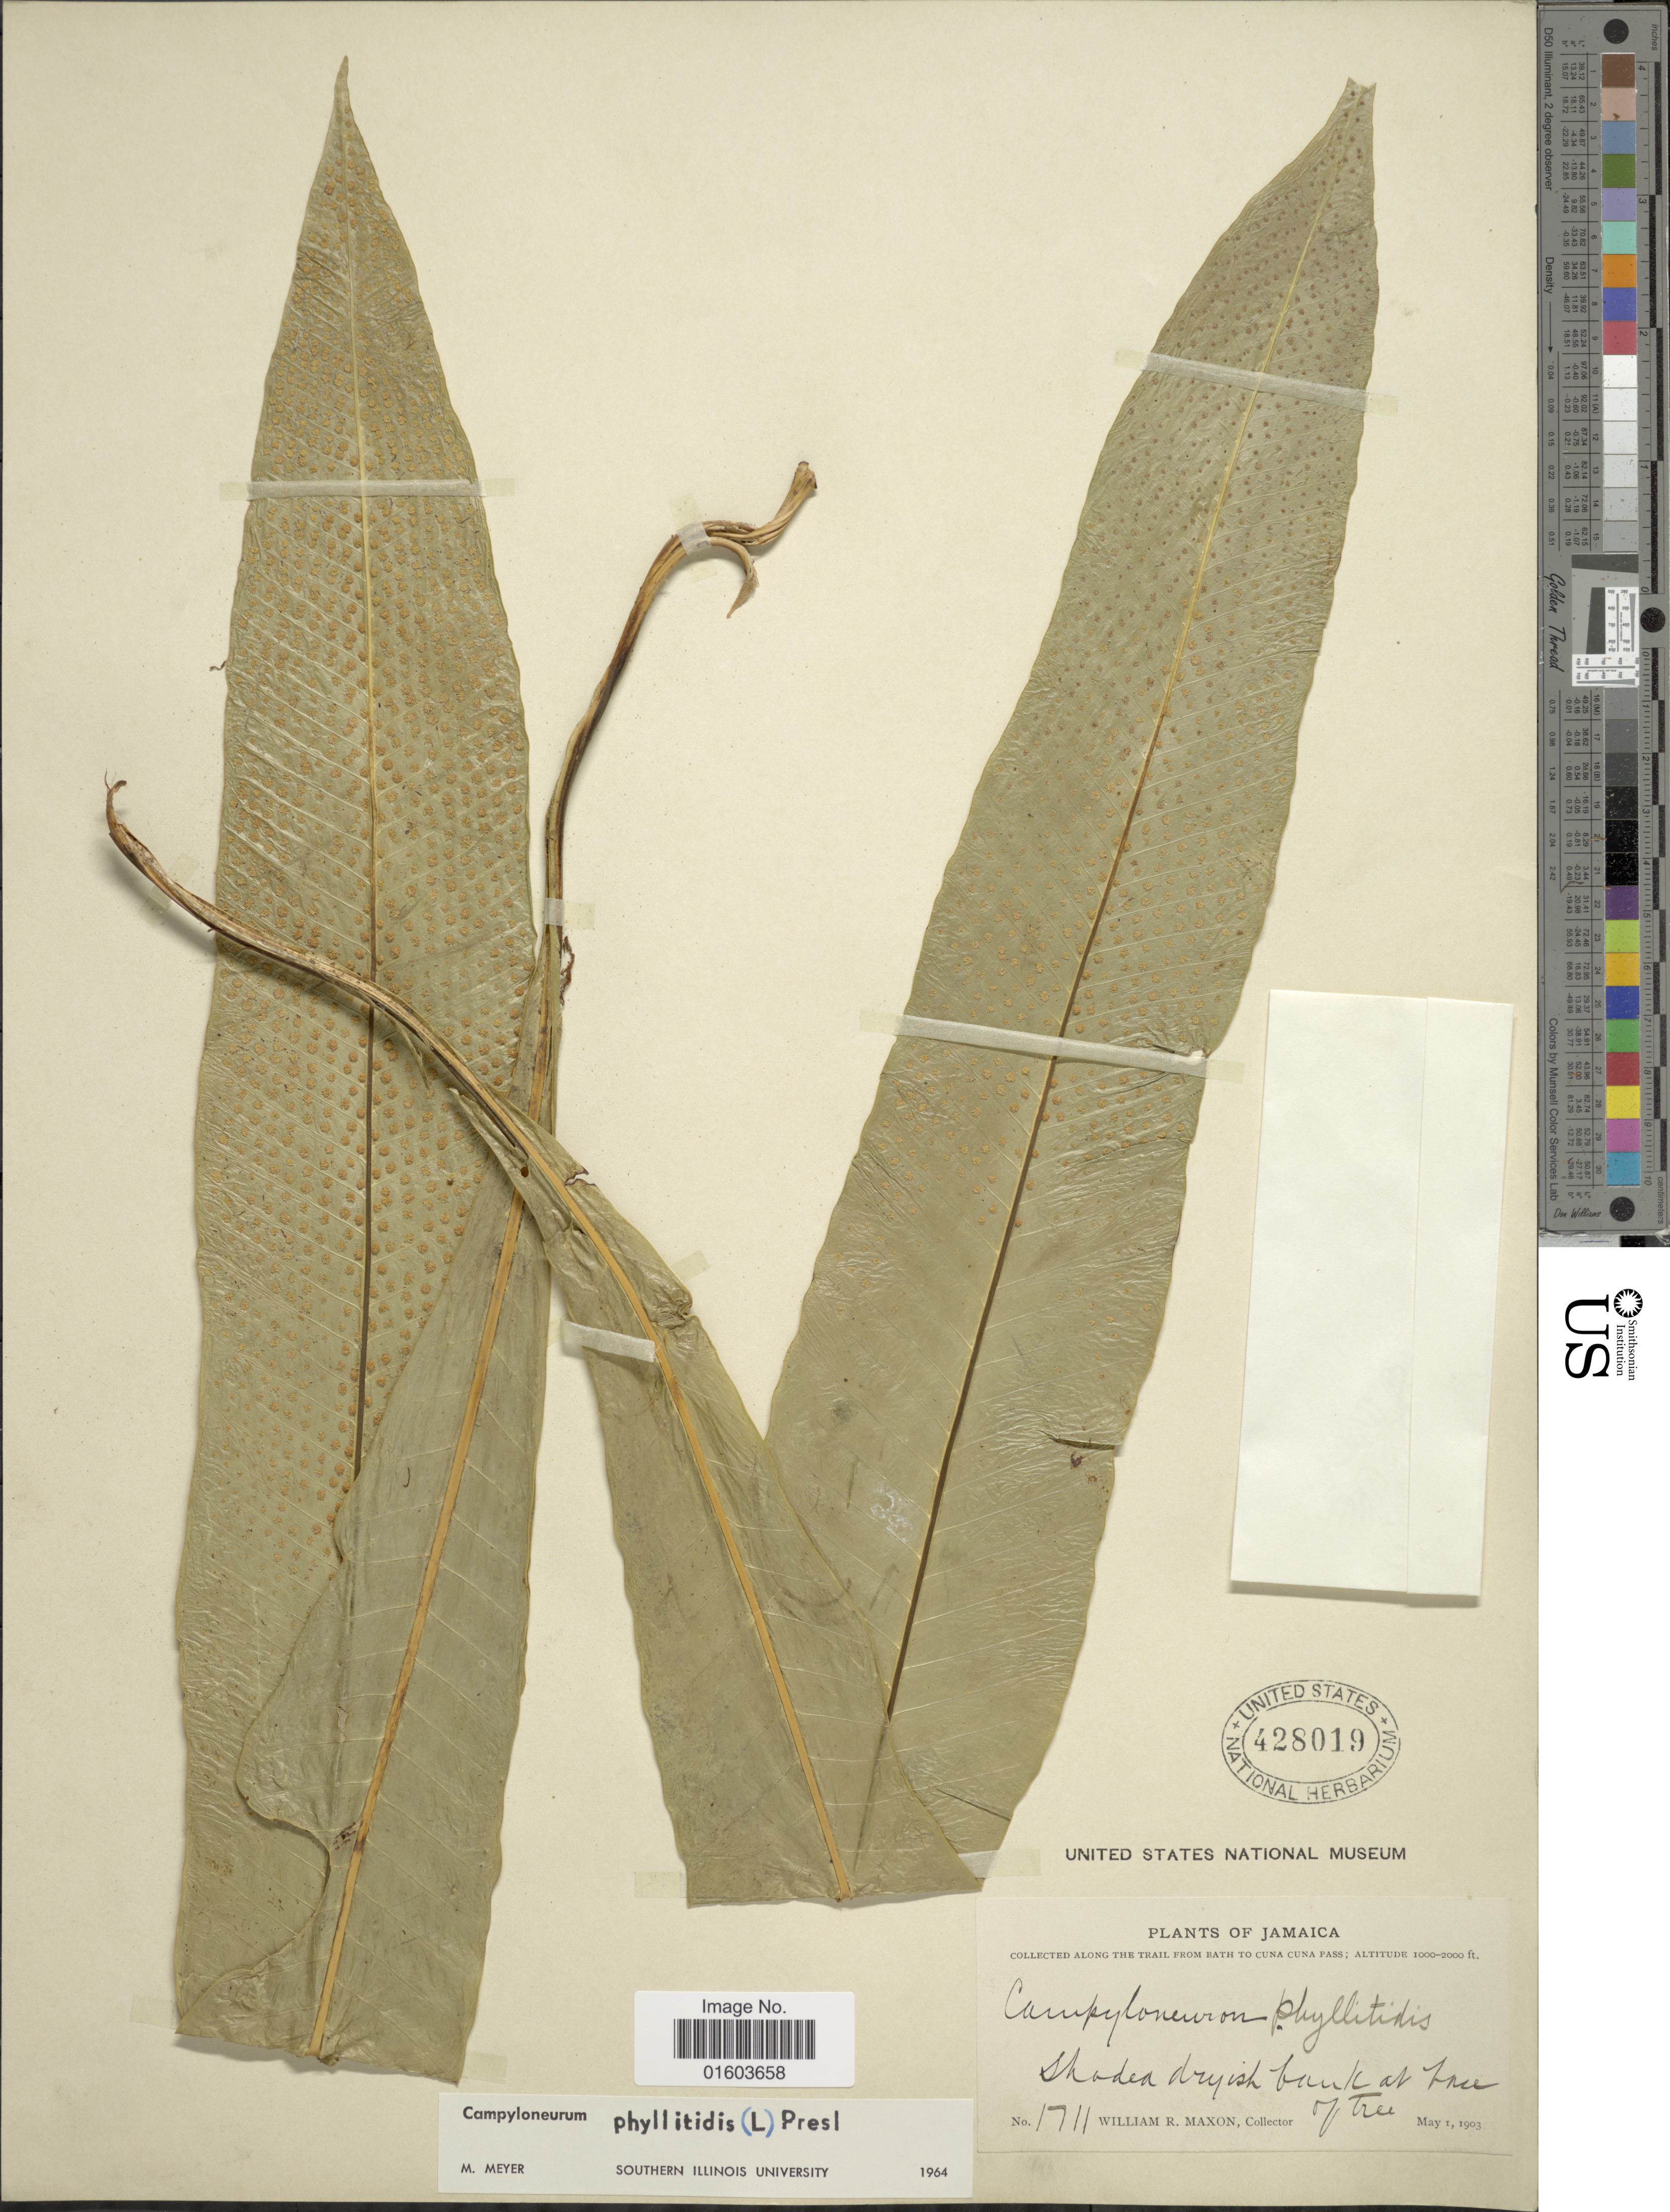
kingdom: Plantae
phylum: Tracheophyta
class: Polypodiopsida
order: Polypodiales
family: Polypodiaceae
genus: Campyloneurum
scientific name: Campyloneurum phyllitidis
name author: (L.) C. Presl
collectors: W. R. Maxon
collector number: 1711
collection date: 1903-05-01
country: Jamaica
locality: Along the trail from Bath Cuna CUna Pass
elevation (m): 305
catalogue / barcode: US 428019